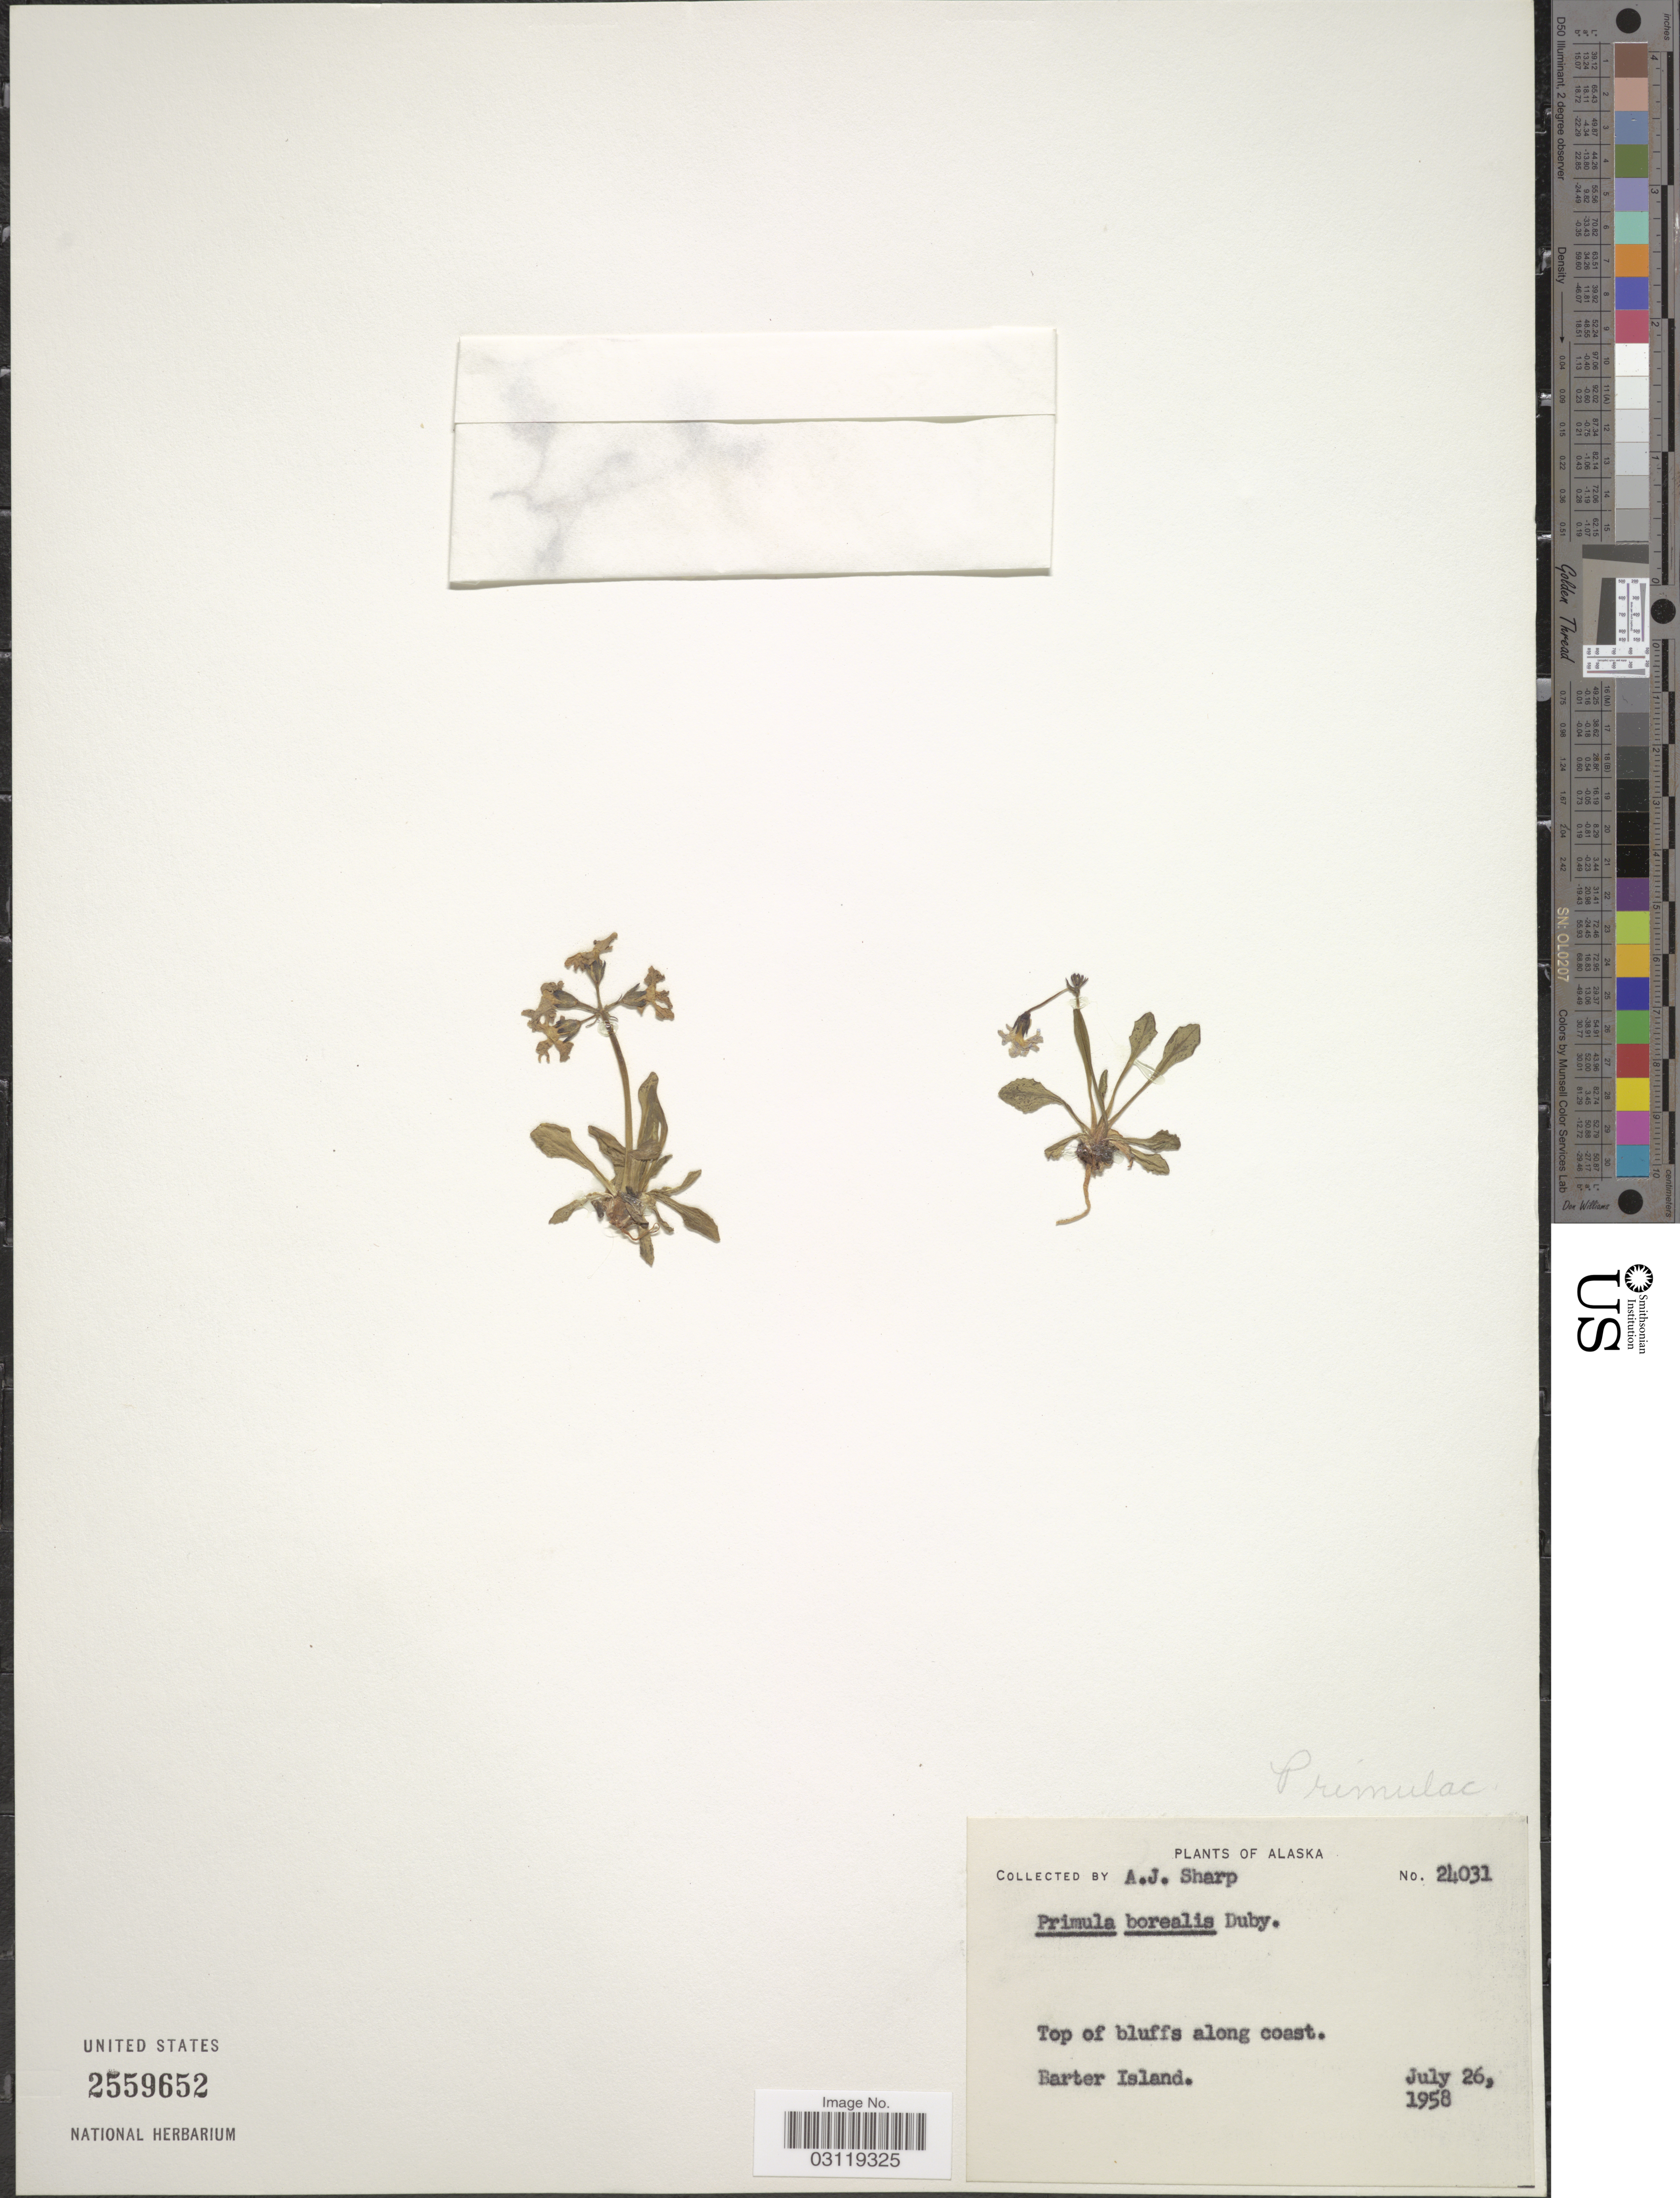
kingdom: Plantae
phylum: Tracheophyta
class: Magnoliopsida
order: Ericales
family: Primulaceae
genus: Primula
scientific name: Primula borealis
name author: Duby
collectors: A. J. Sharp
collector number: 24031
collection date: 1958-07-26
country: United States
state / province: Alaska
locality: Top of bluffs along coast. Barter Island.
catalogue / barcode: US 2559652